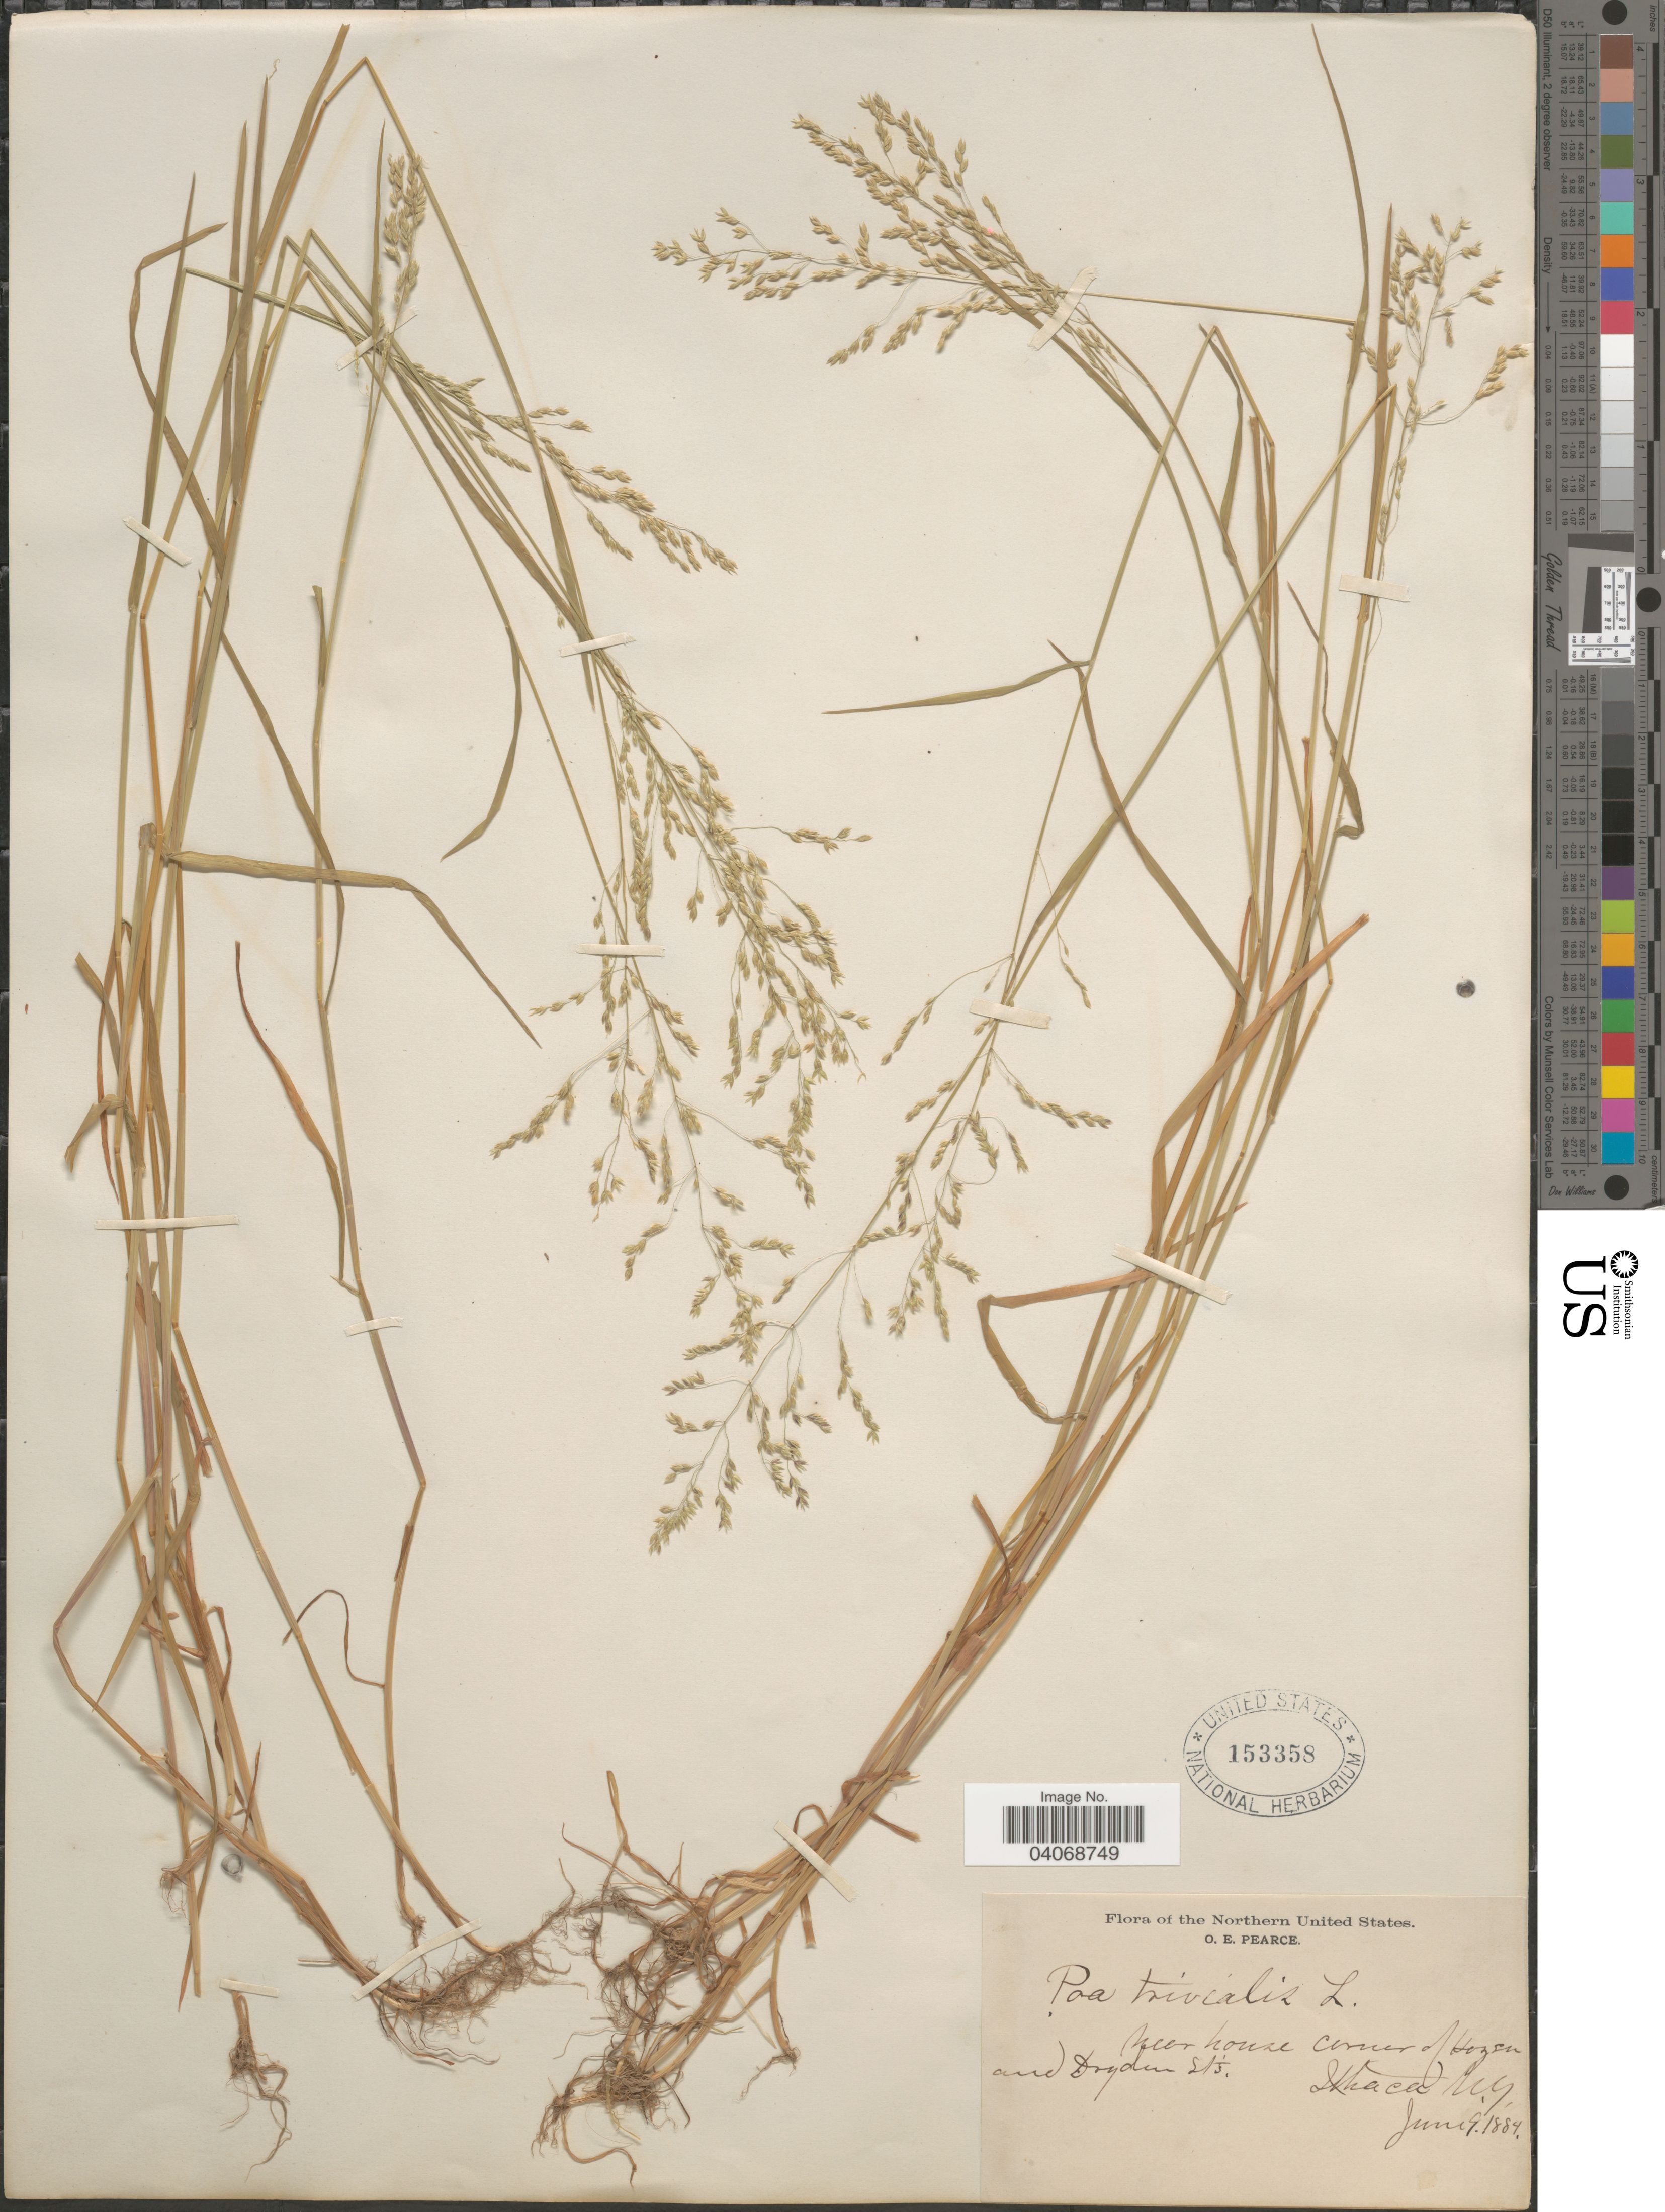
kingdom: Plantae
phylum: Tracheophyta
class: Liliopsida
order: Poales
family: Poaceae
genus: Poa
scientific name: Poa trivialis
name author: L.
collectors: O. E. Pearce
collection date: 1884-06-09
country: United States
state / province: New York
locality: The Northern United States. Near house corner of Hozen and Dryden. Ithaca.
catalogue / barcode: US 153358